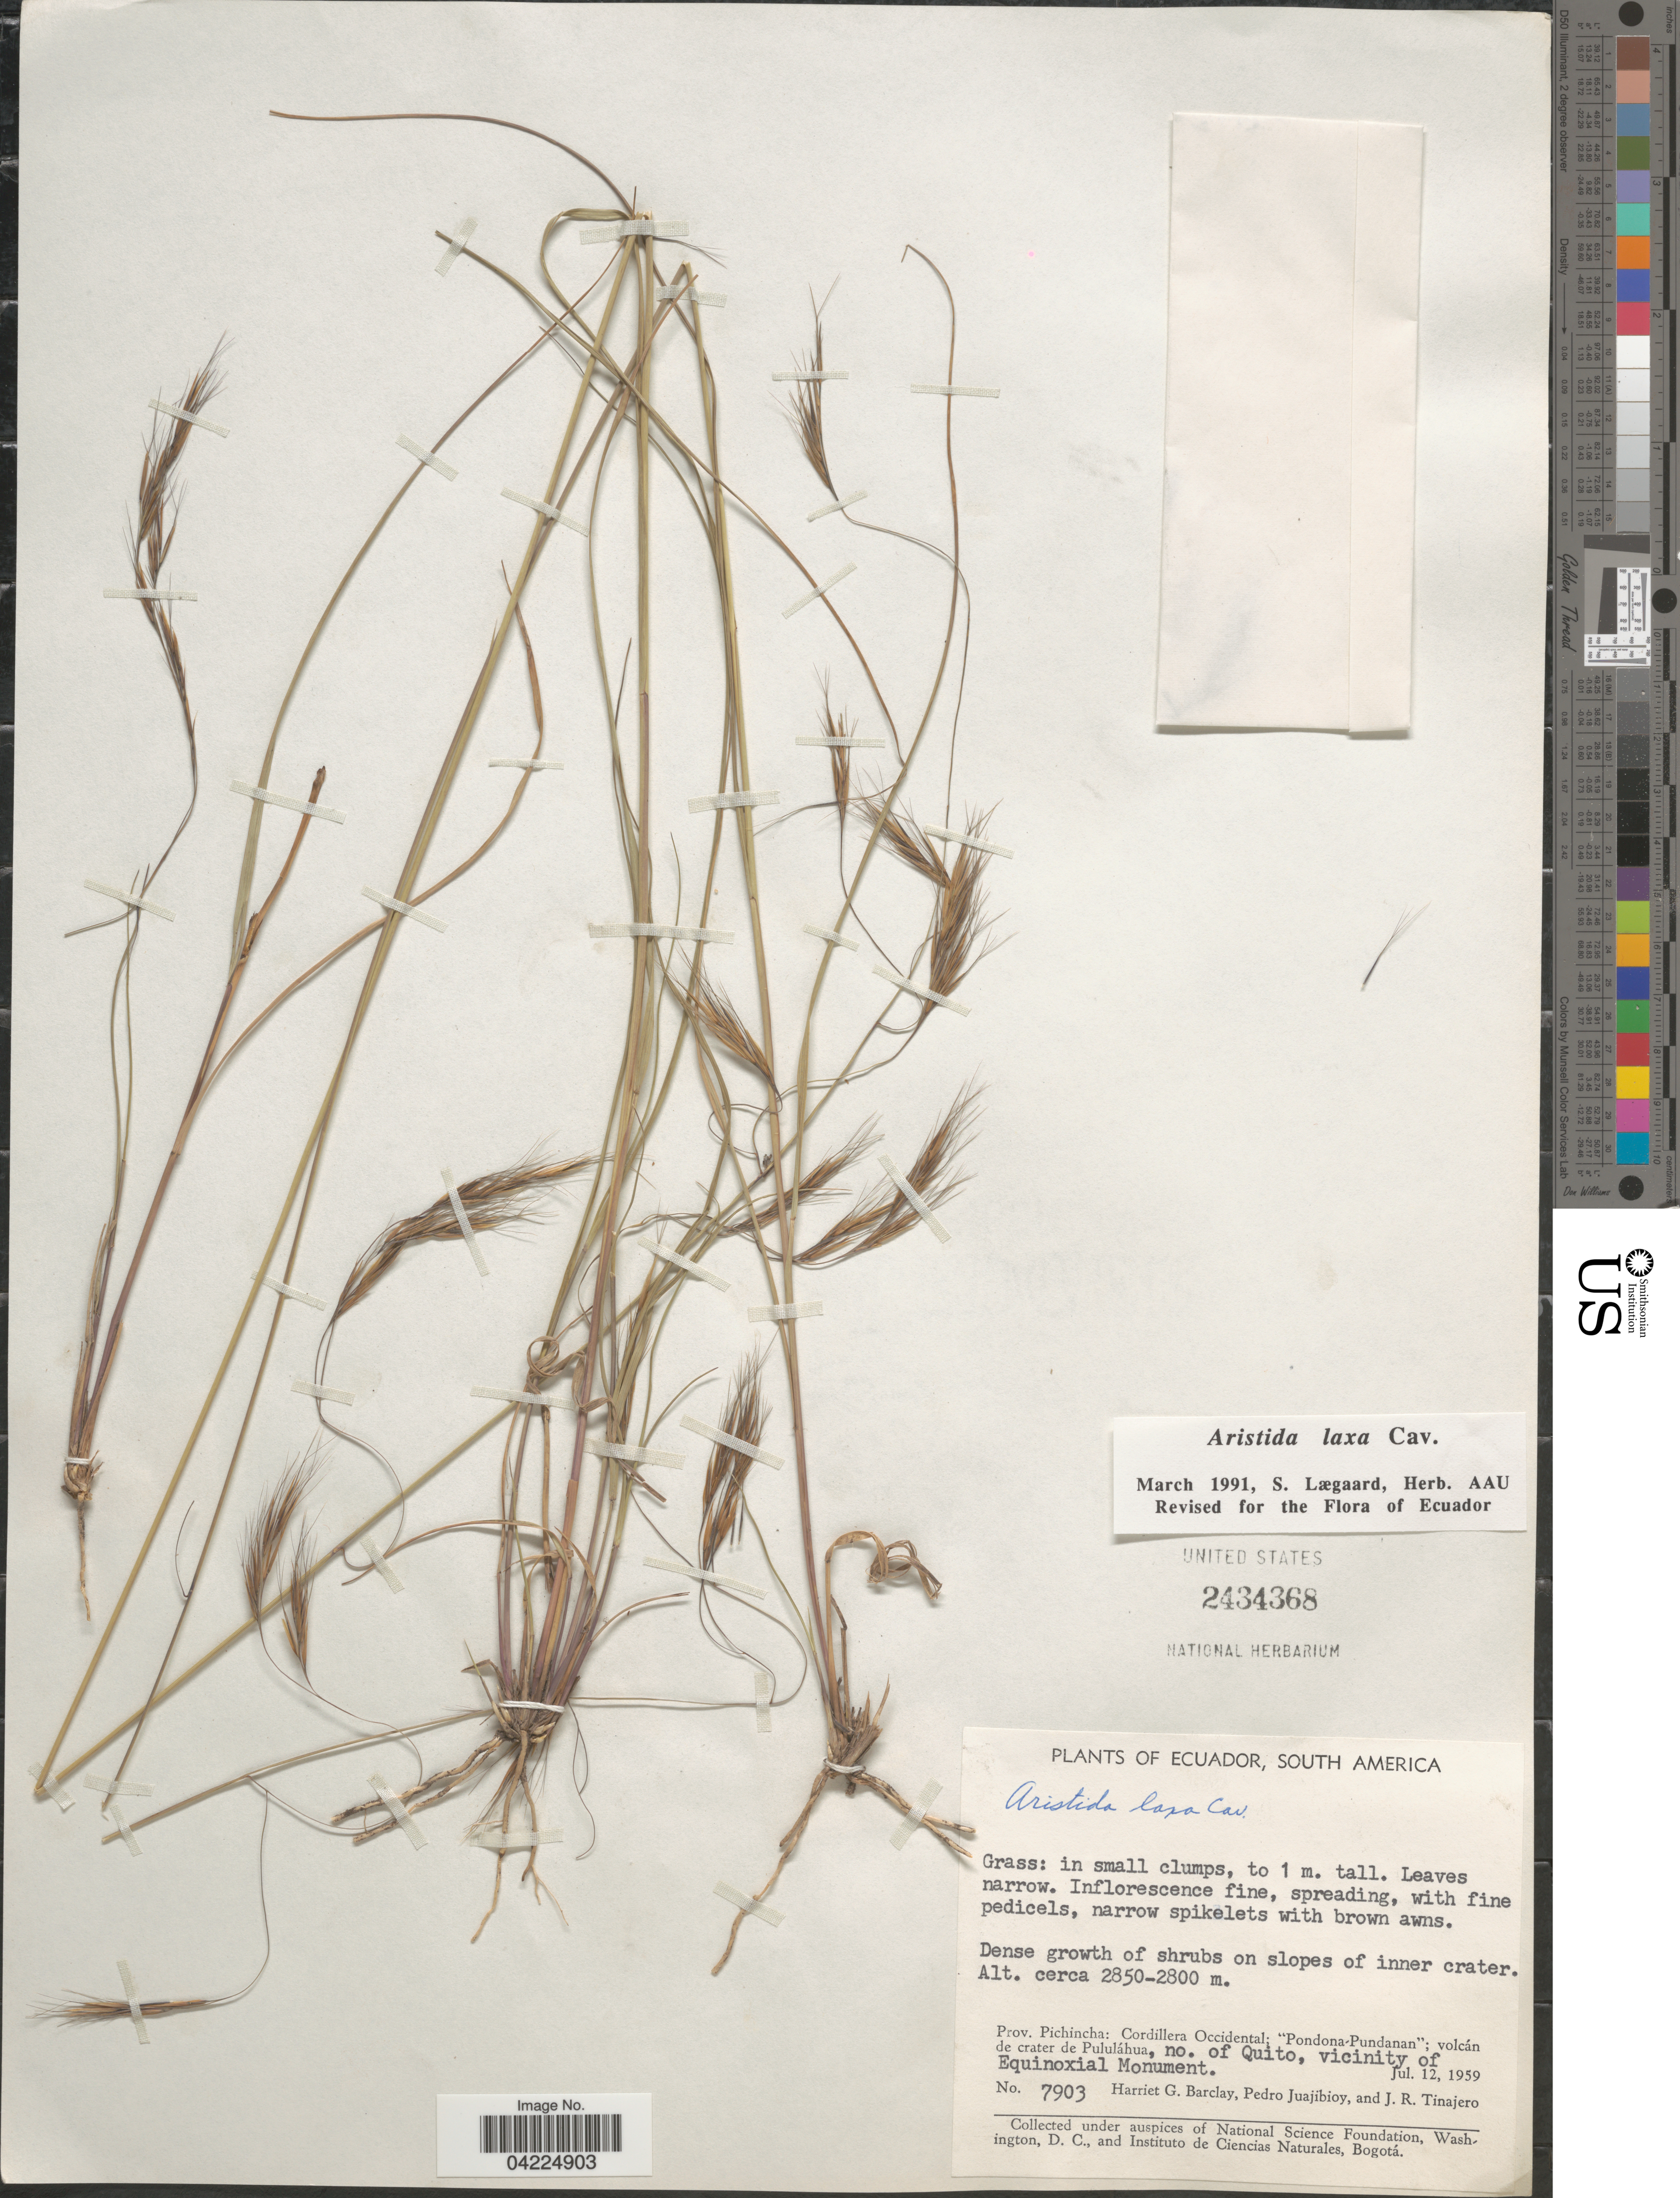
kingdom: Plantae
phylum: Tracheophyta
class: Liliopsida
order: Poales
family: Poaceae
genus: Aristida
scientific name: Aristida laxa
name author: Cav.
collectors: H. G. Barclay, P. Juajibioy & J. Tinajero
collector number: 7903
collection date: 1959-07-12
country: Ecuador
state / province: Pichincha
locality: Dense growth of shrubs on slopes of inner crater. Cordillera Occidental: "Pondona-Pundanan"; volcán de crater de Pululáhua, no. of Quito, vicinity of Equinoxial Monument.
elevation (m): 2800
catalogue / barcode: US 2434268